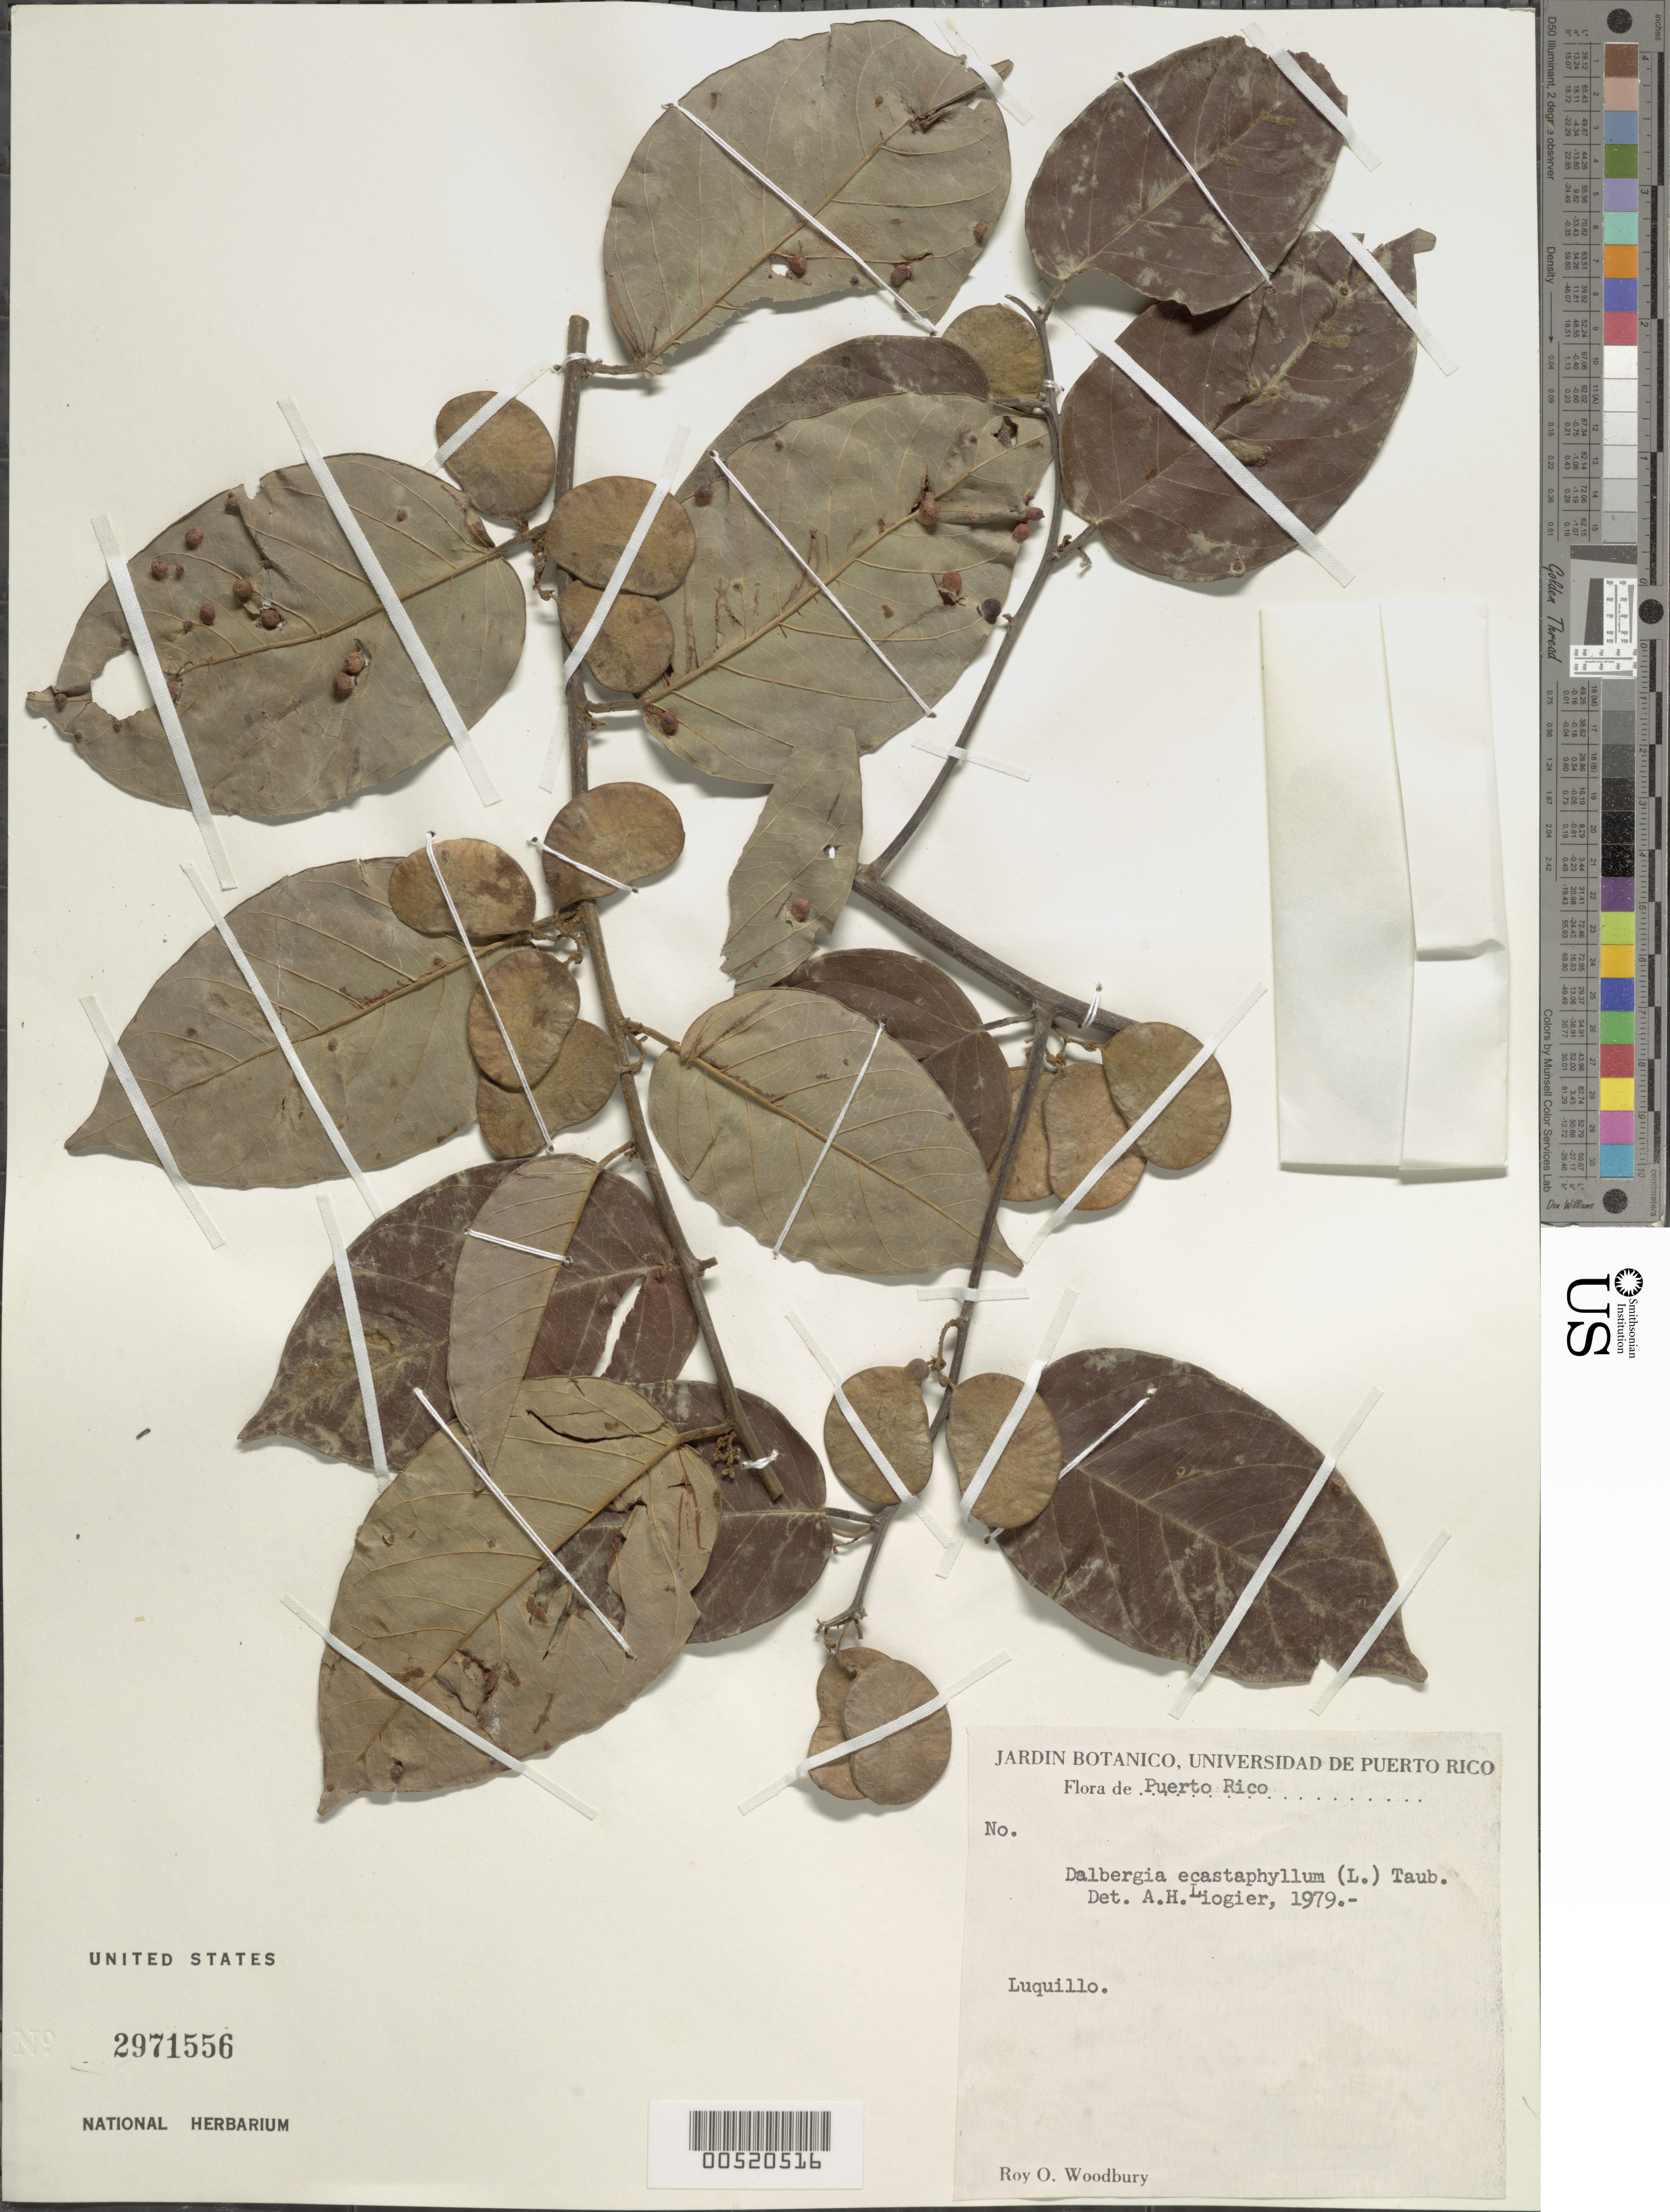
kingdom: Plantae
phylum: Tracheophyta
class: Magnoliopsida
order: Fabales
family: Fabaceae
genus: Dalbergia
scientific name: Dalbergia hecastophyllum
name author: (L.) Taub.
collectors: R. O. Woodbury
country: Puerto Rico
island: Greater Antilles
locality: Sierra de Luquillo.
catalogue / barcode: US 2971556